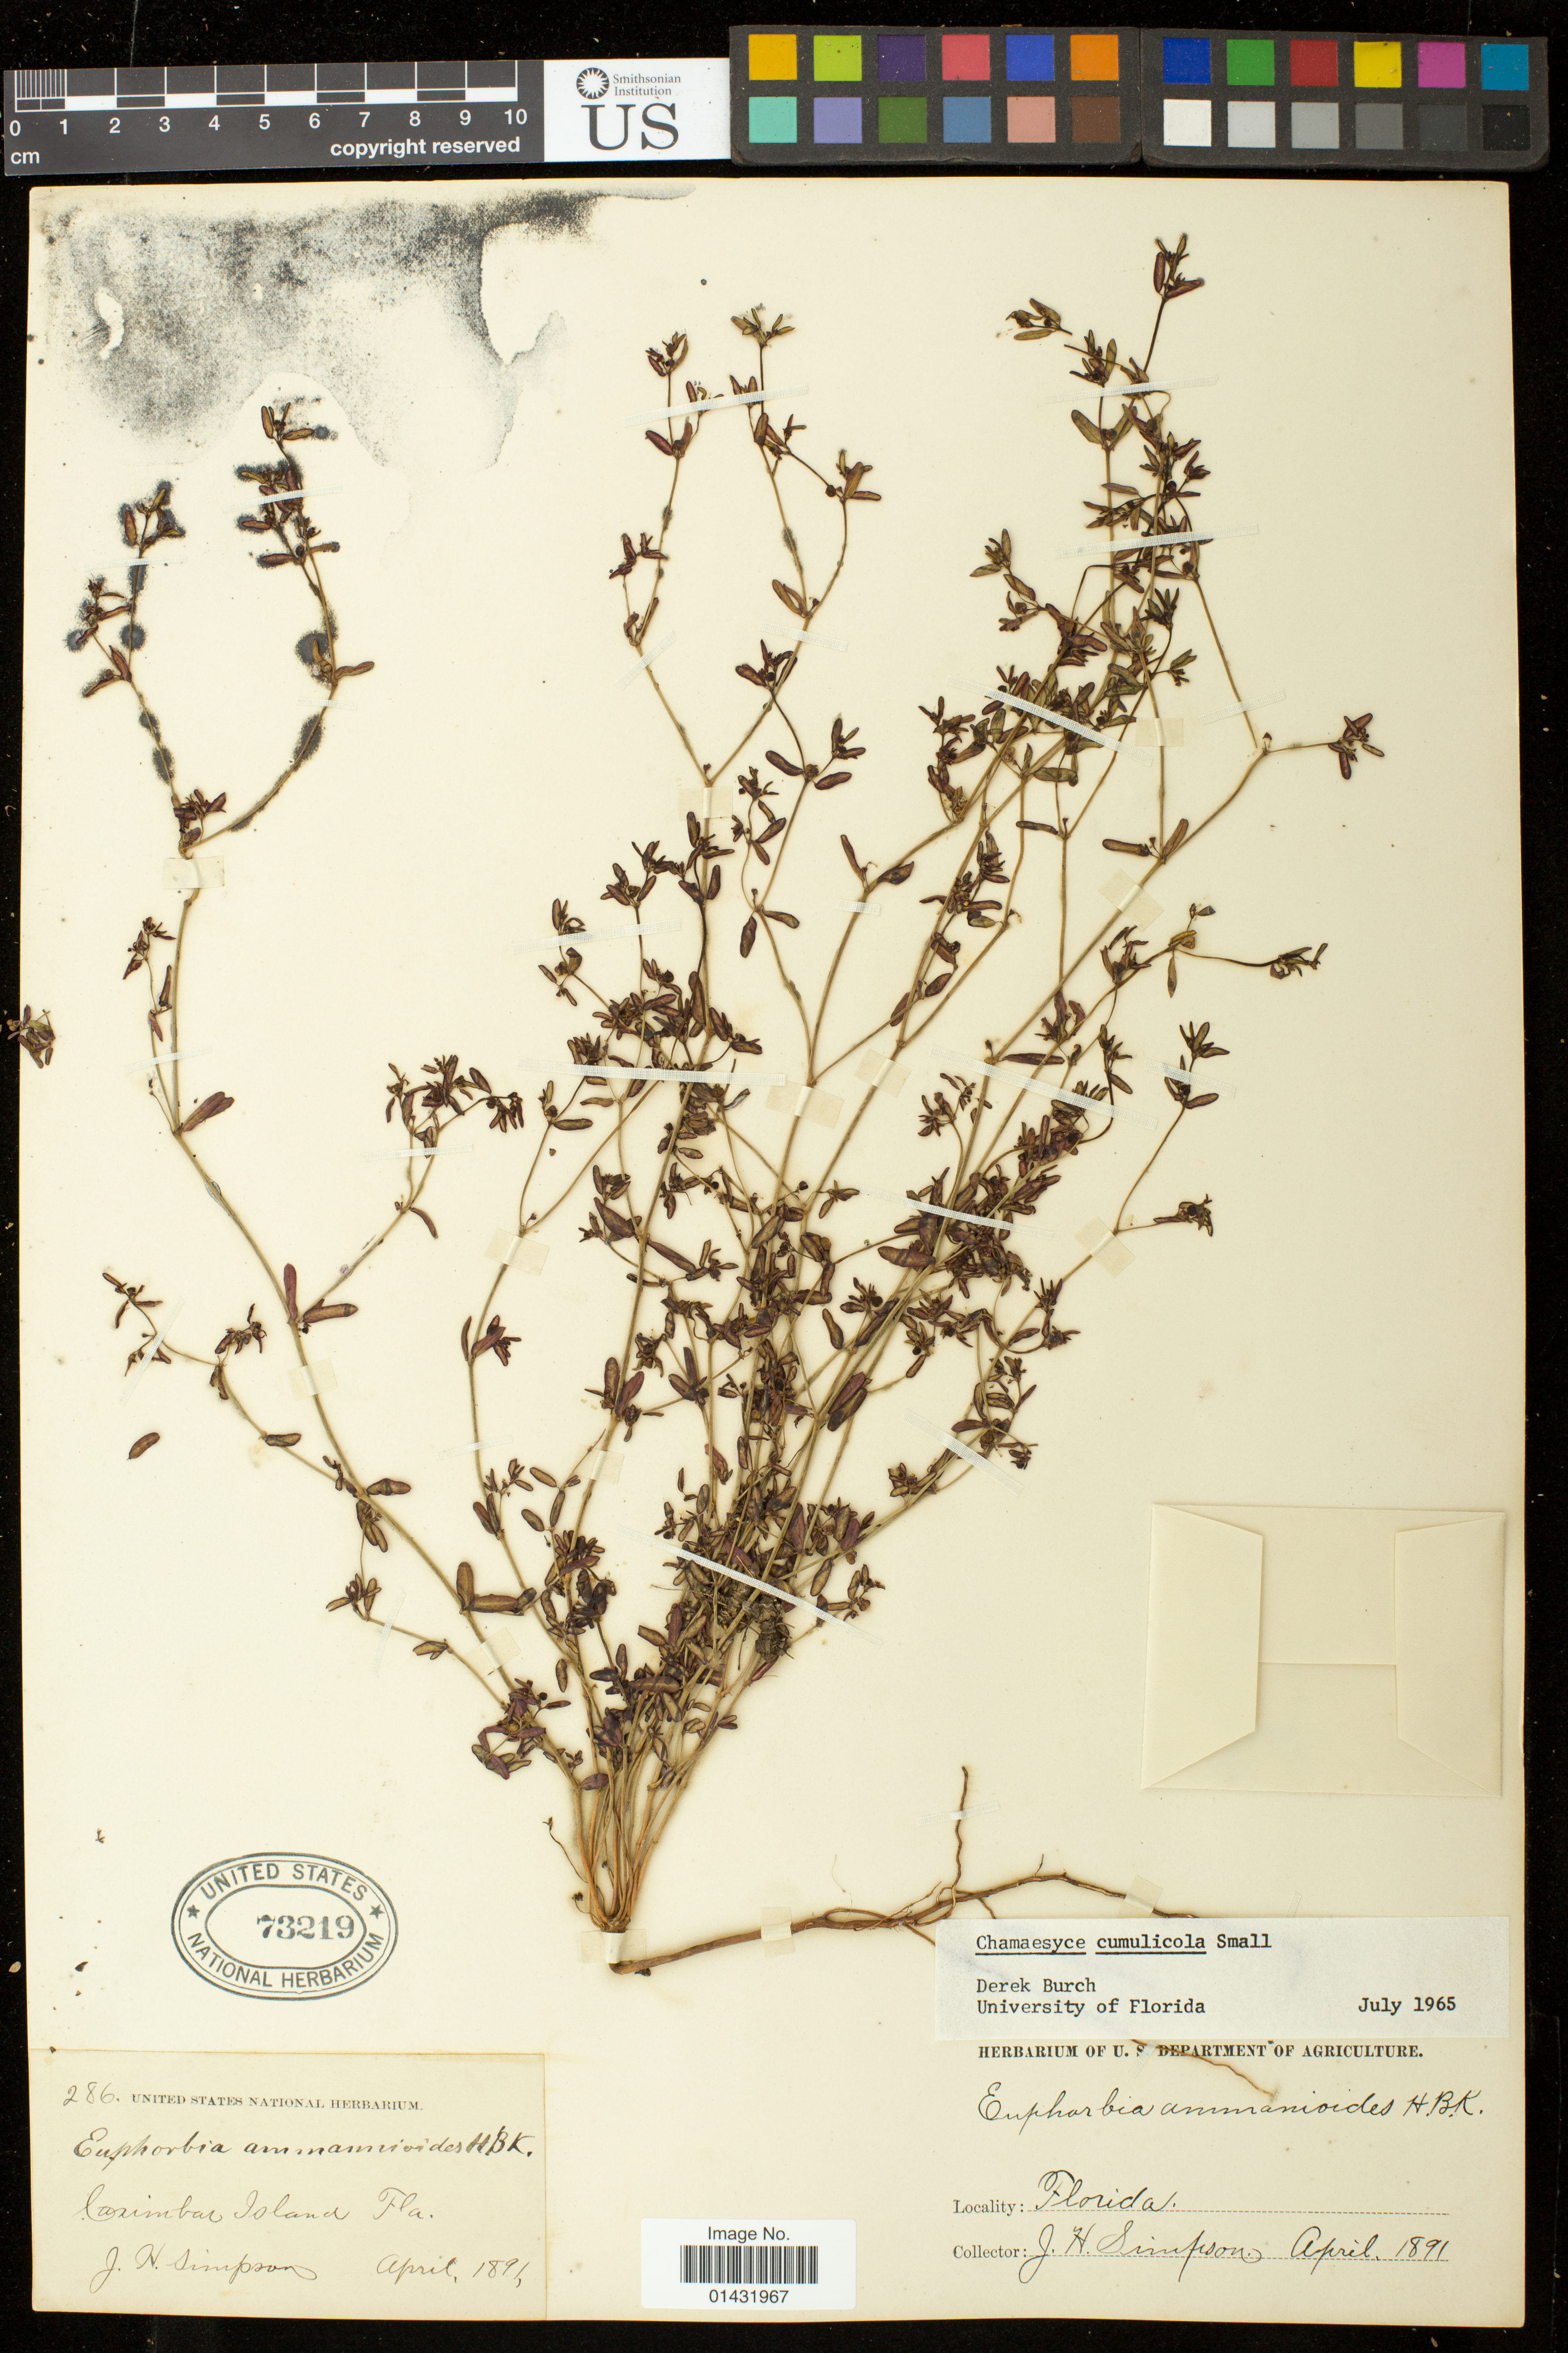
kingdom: Plantae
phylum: Tracheophyta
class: Magnoliopsida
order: Malpighiales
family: Euphorbiaceae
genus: Euphorbia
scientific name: Euphorbia cumulicola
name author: (Small) Oudejans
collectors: J. H. Simpson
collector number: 286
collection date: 1891-04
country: United States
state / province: Florida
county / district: Collier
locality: Caximbas Island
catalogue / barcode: US 73219